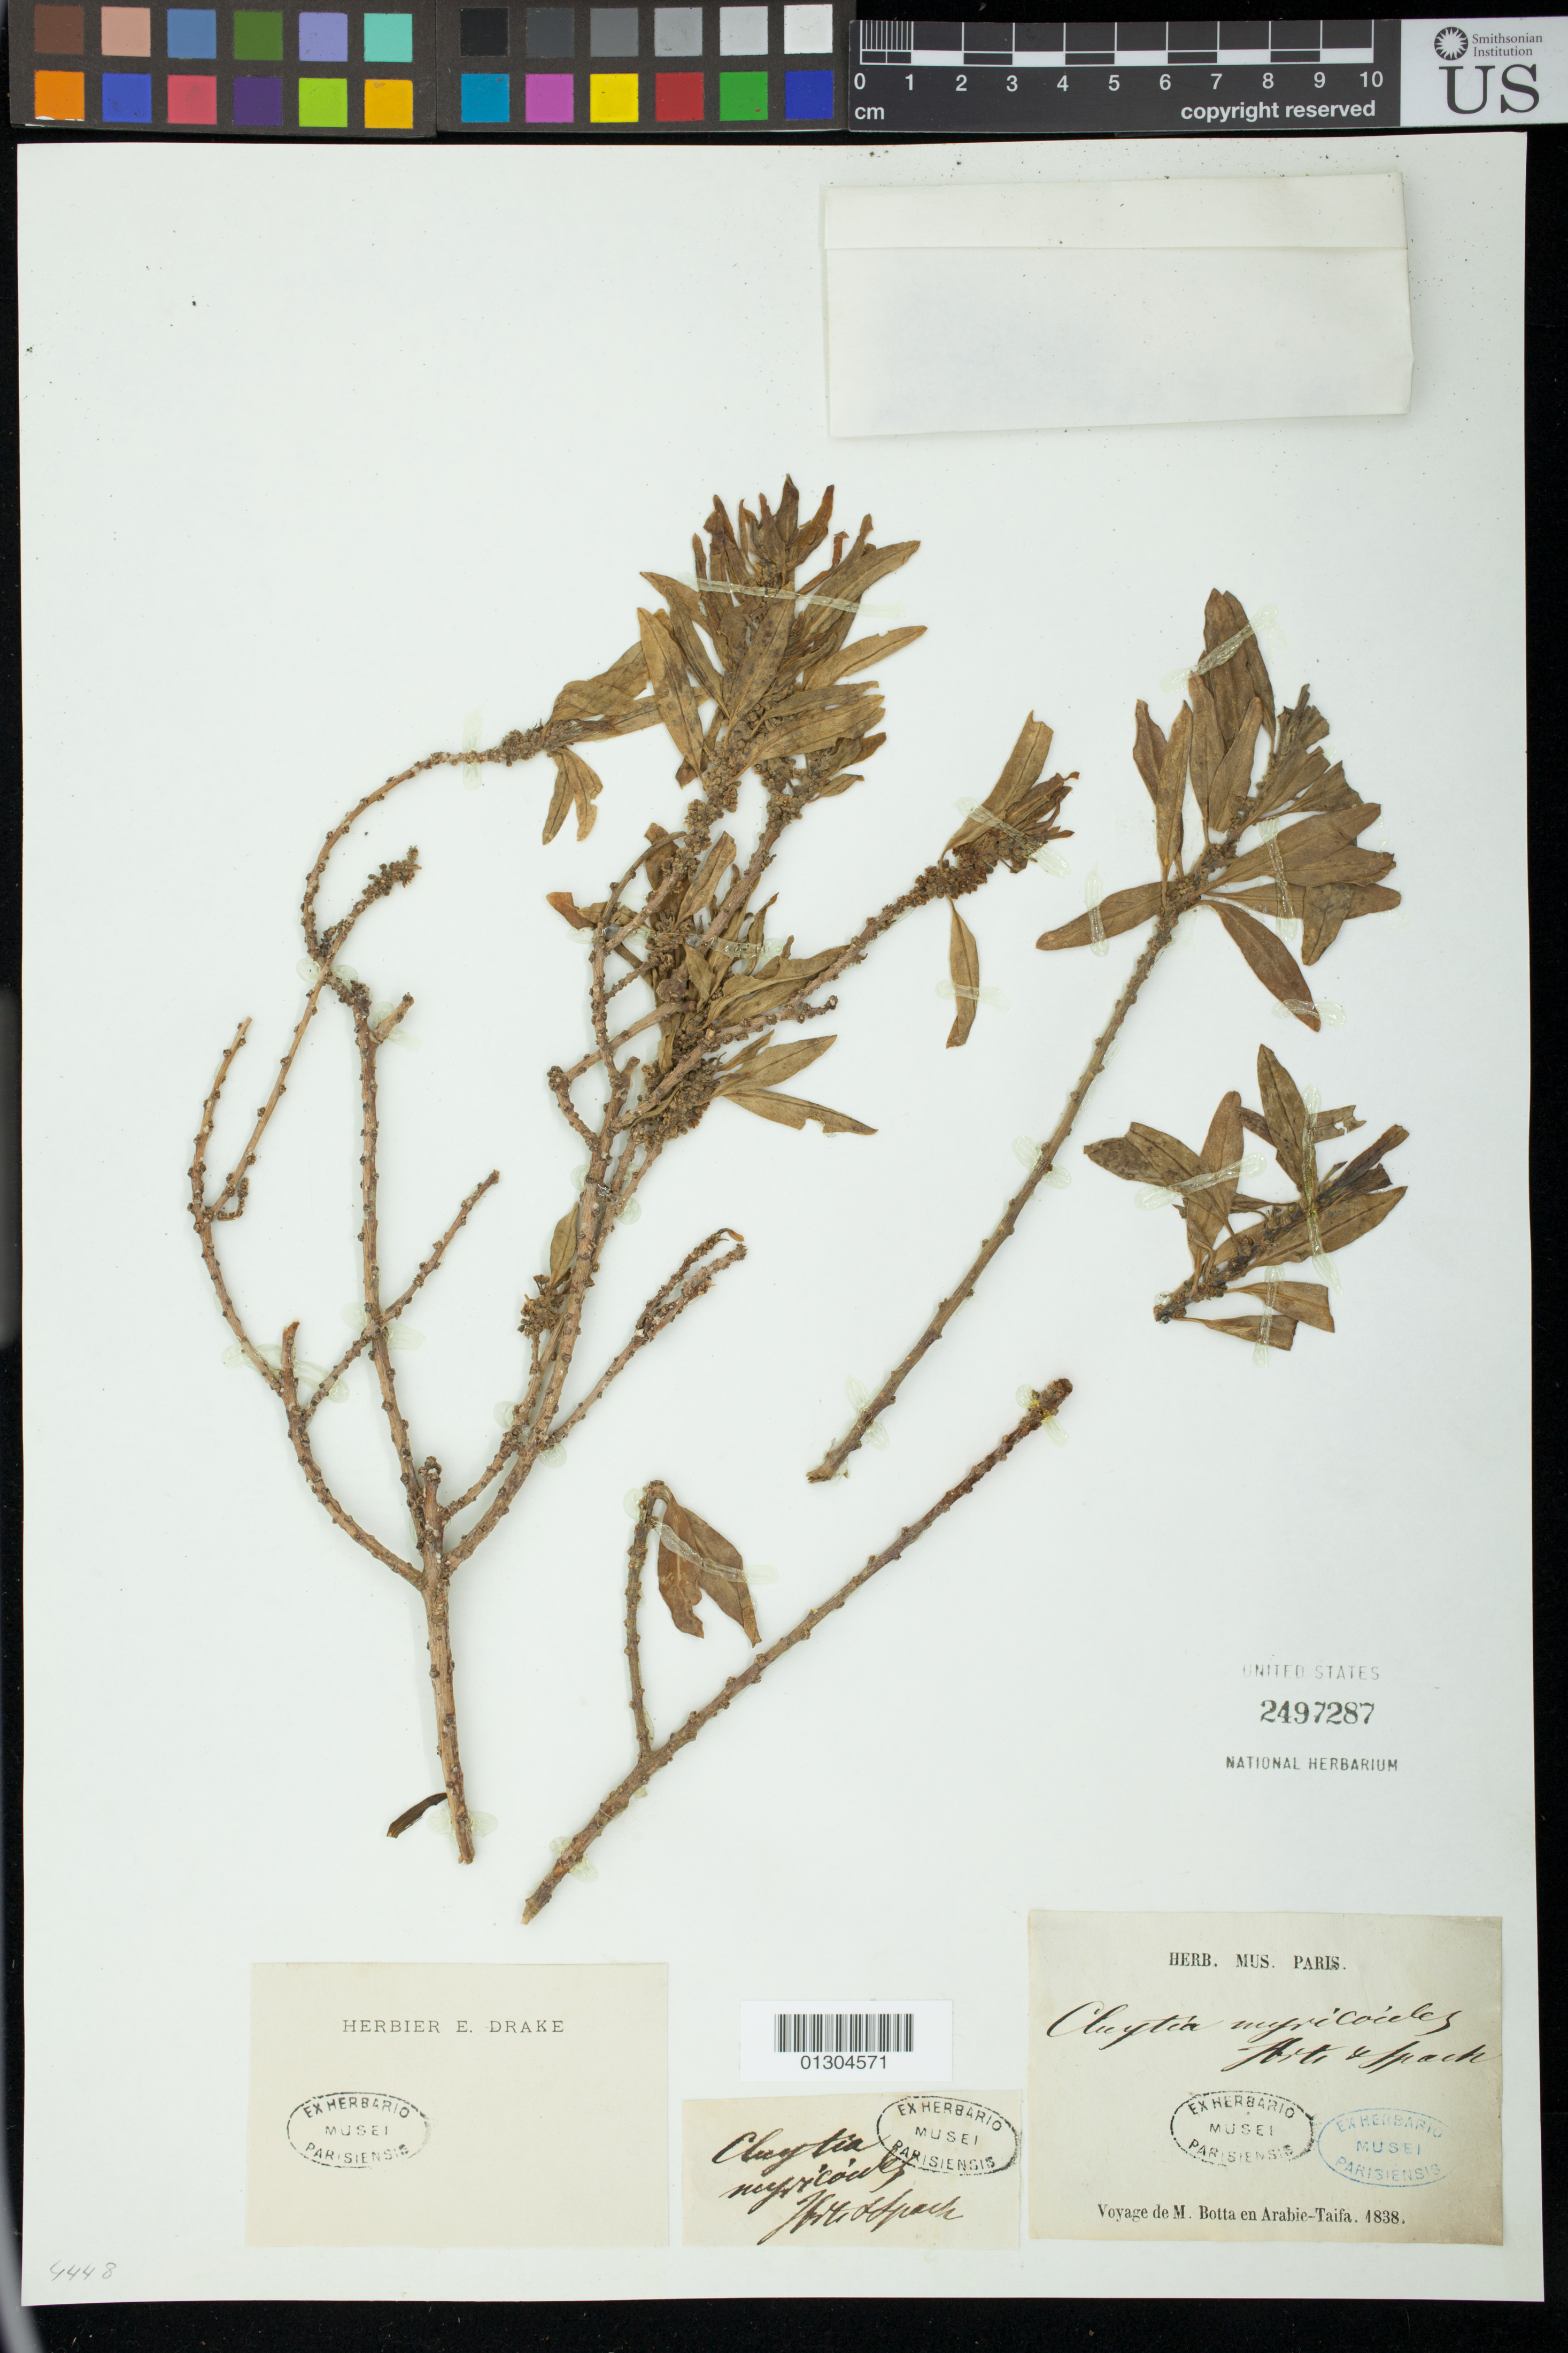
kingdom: Plantae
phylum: Tracheophyta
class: Magnoliopsida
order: Malpighiales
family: Peraceae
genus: Clutia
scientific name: Clutia myricoides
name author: Burch. ex Prain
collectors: M. Botta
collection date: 1838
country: Saudi Arabia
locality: Arabie-Taifa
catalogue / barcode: US 2497287